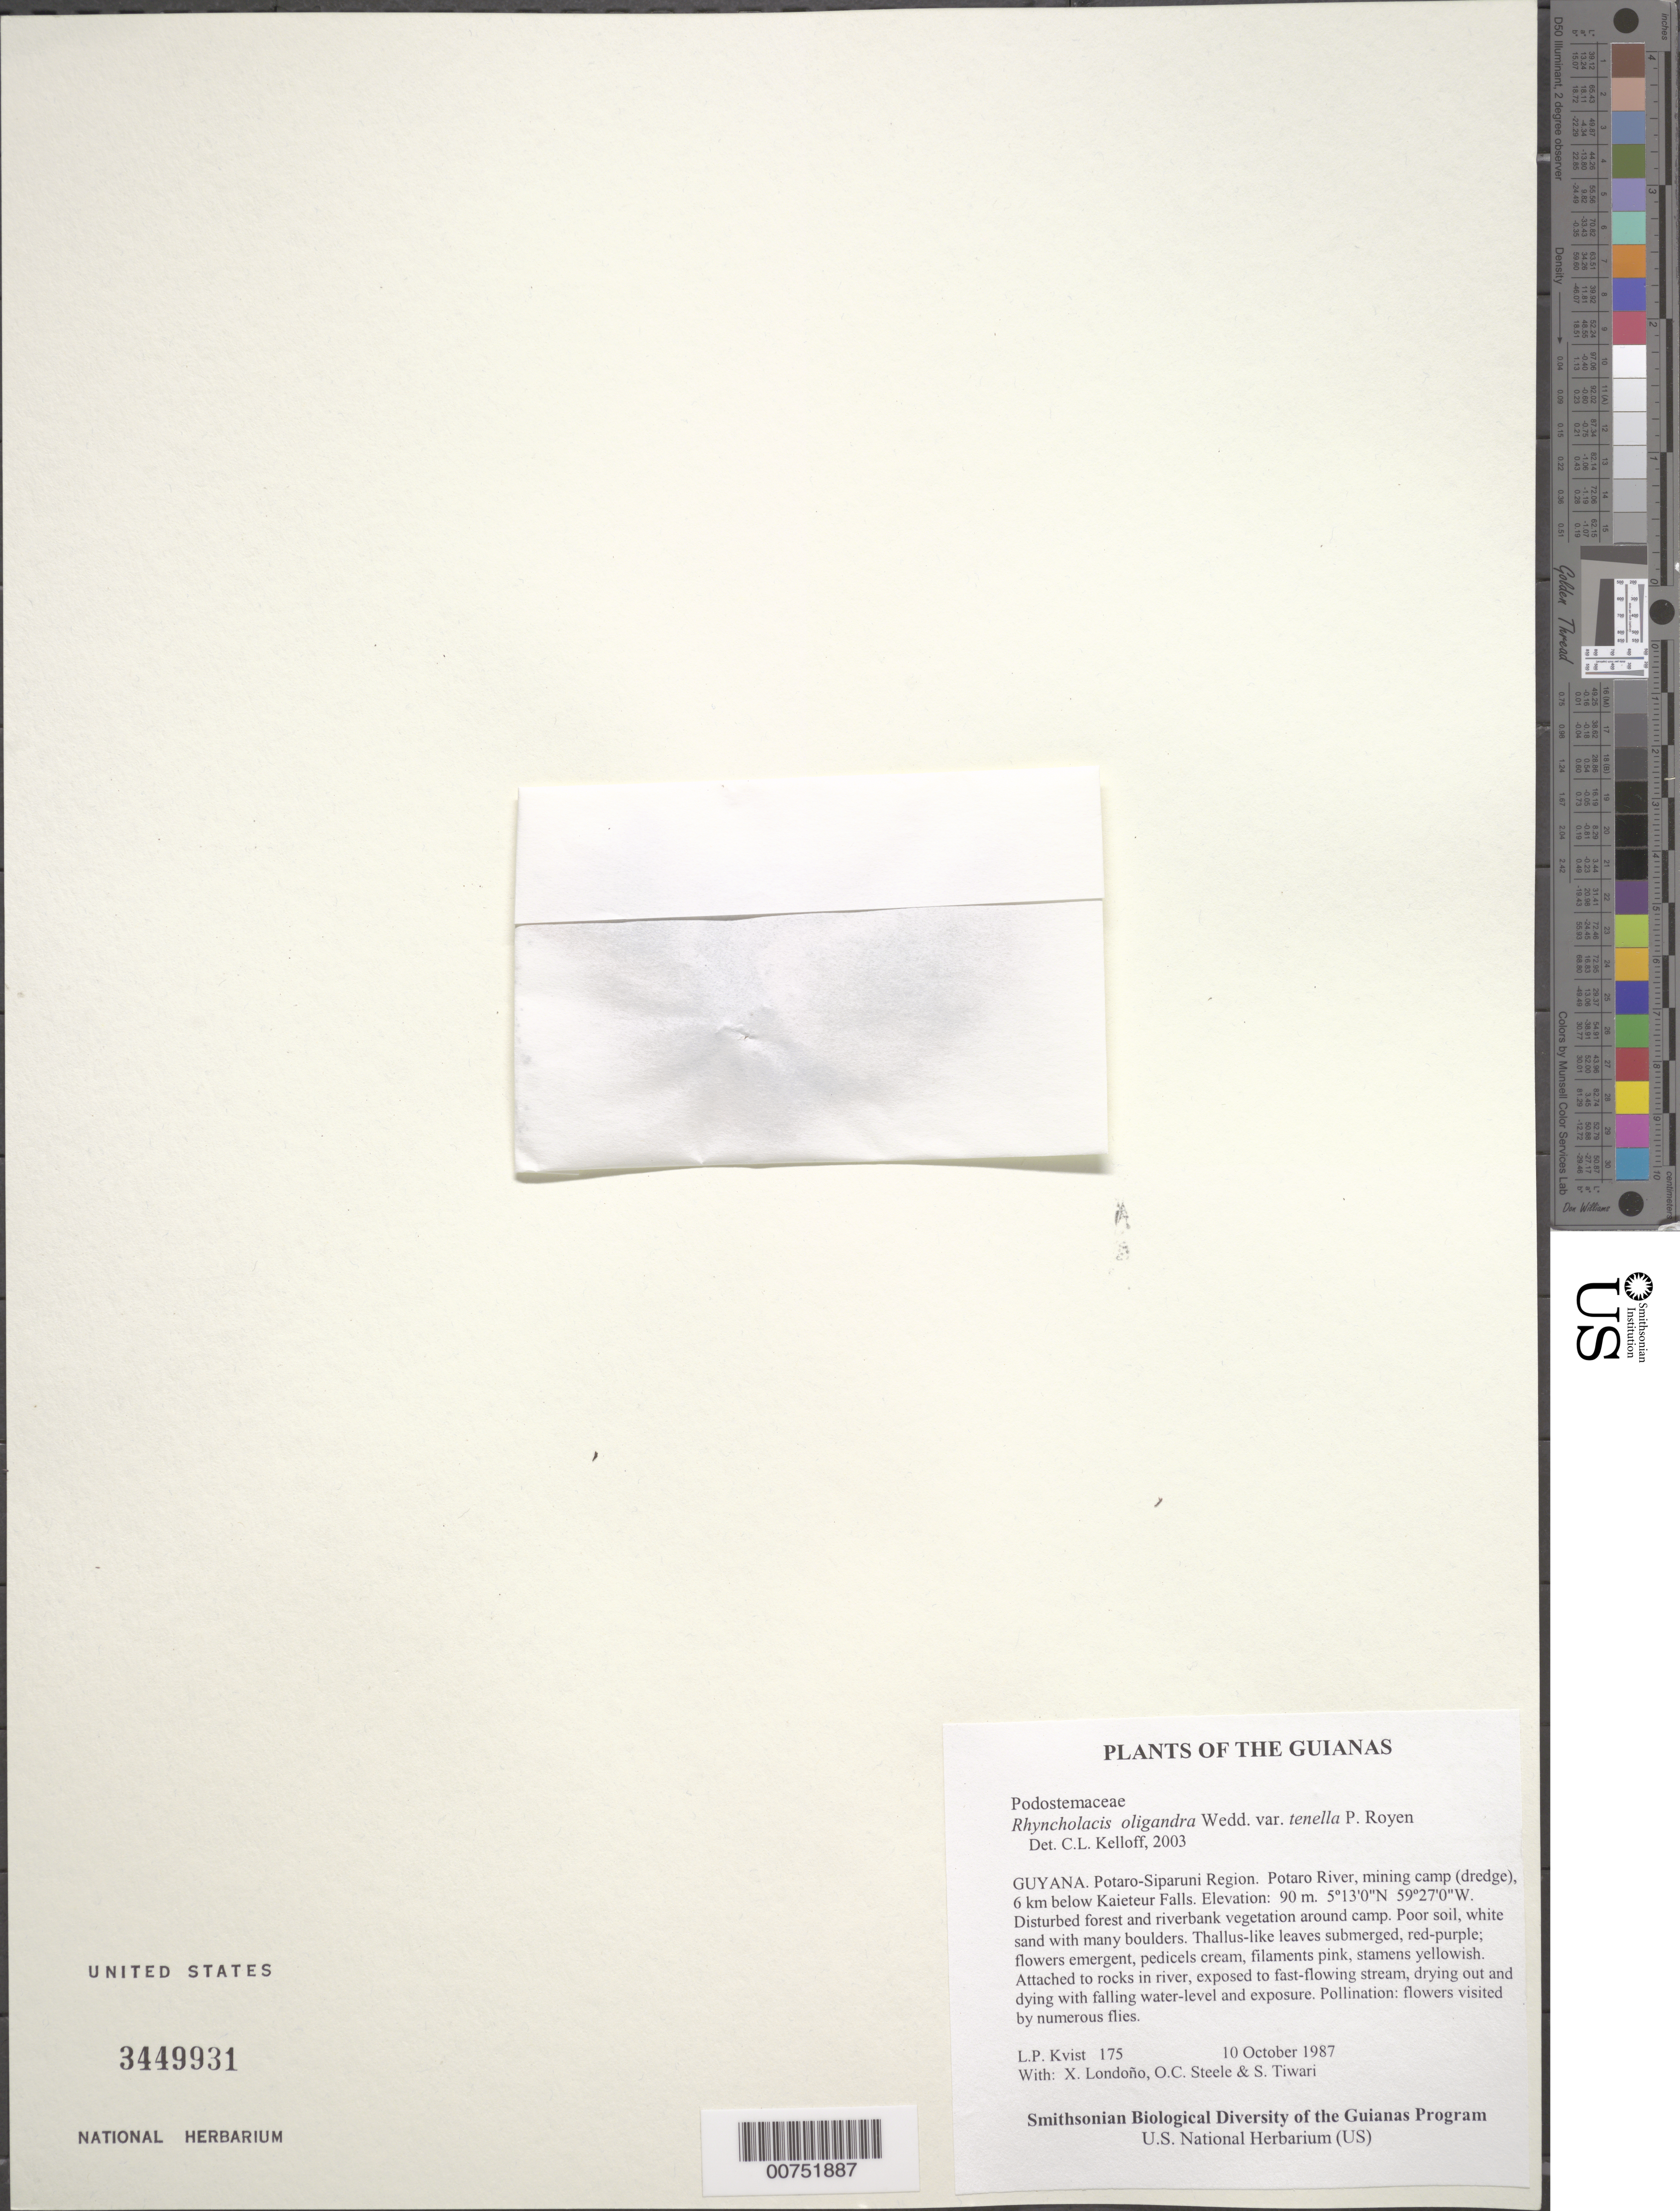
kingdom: Plantae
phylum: Tracheophyta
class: Magnoliopsida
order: Malpighiales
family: Podostemaceae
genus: Rhyncholacis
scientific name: Rhyncholacis oligandra var. tenella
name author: P. Royen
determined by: Kelloff, Carol L., (US), Smithsonian Institution - National Museum of Natural History (UNITED STATES)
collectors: L. P. Kvist, X. Londoño, O. C. Steele & S. Tiwari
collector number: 175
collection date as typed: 10 October 1987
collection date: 1987-10-10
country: Guyana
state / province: Potaro-Siparuni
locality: Potaro River, mining camp (dredge), 6 km below Kaieteur Falls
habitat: Disturbed forest and riverbank vegetation around camp. Poor soil, white sand with many boulders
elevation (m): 90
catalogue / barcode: US 3449931